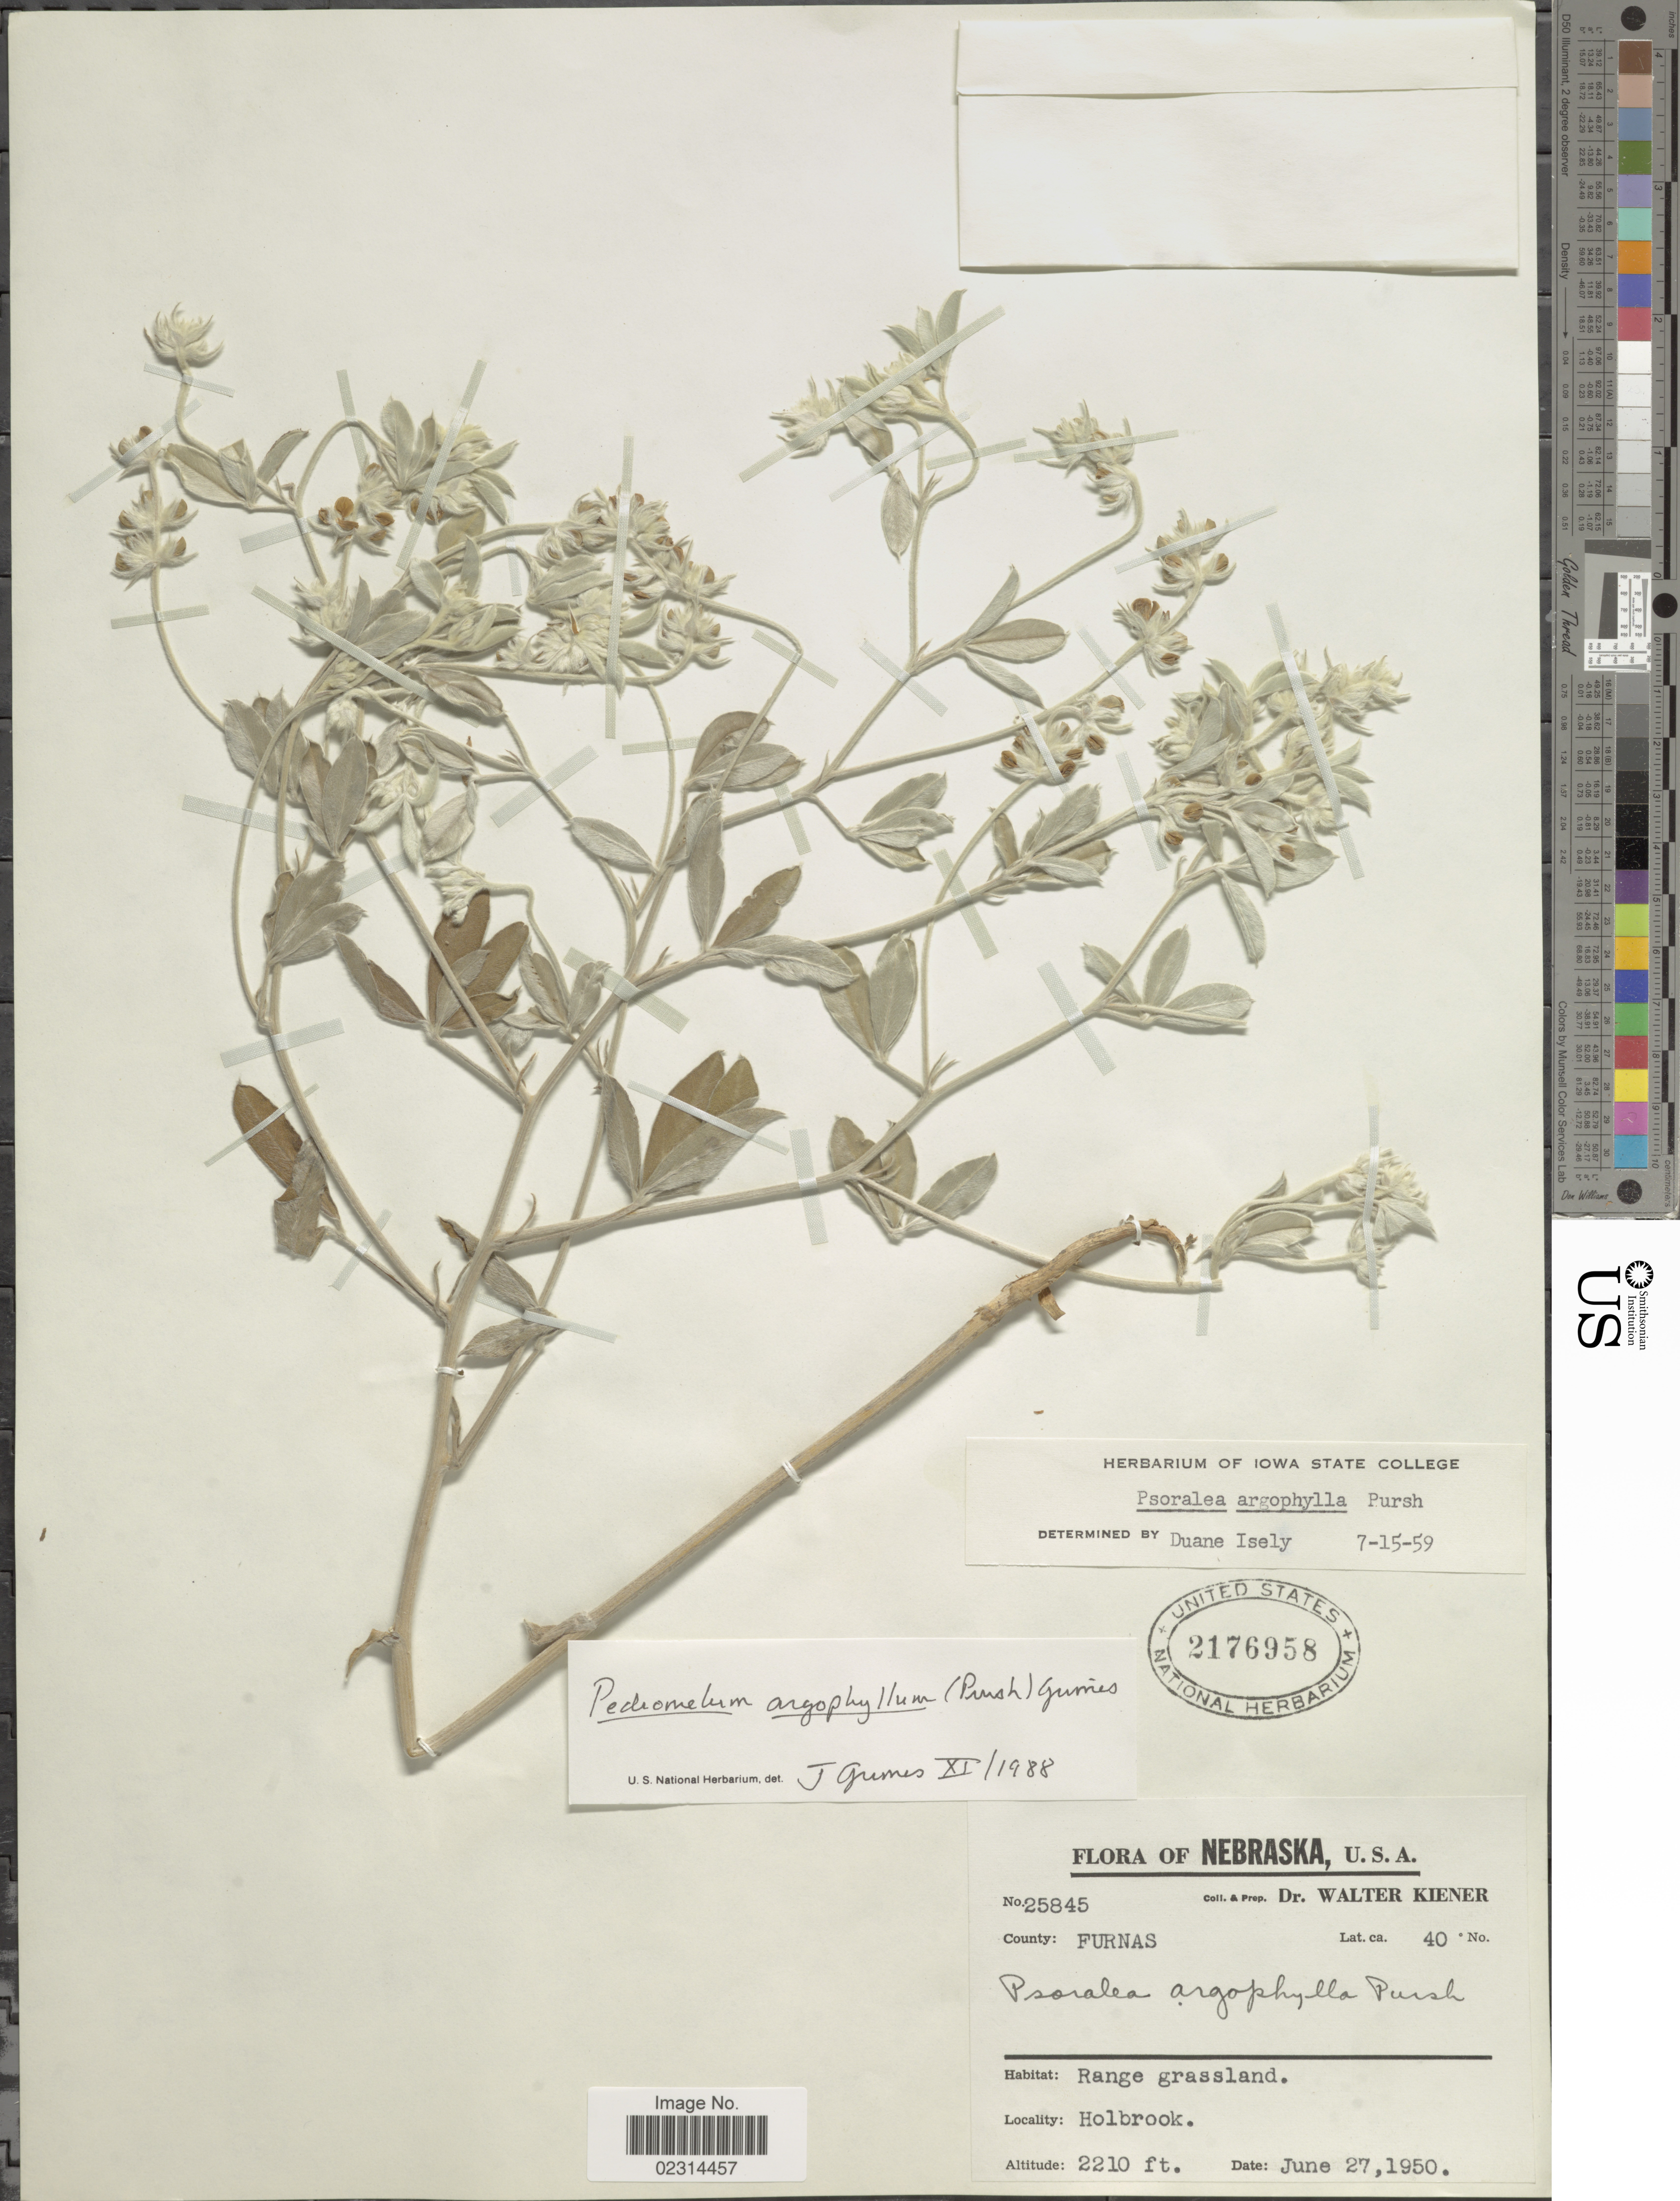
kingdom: Plantae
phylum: Tracheophyta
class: Magnoliopsida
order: Fabales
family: Fabaceae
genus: Pediomelum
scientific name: Pediomelum argophyllum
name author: (Pursh) J.W. Grimes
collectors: W. Kiener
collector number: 25845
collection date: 1950-06-27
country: United States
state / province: Nebraska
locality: Holbrook. County: Furnas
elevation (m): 674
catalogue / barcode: US 2176958